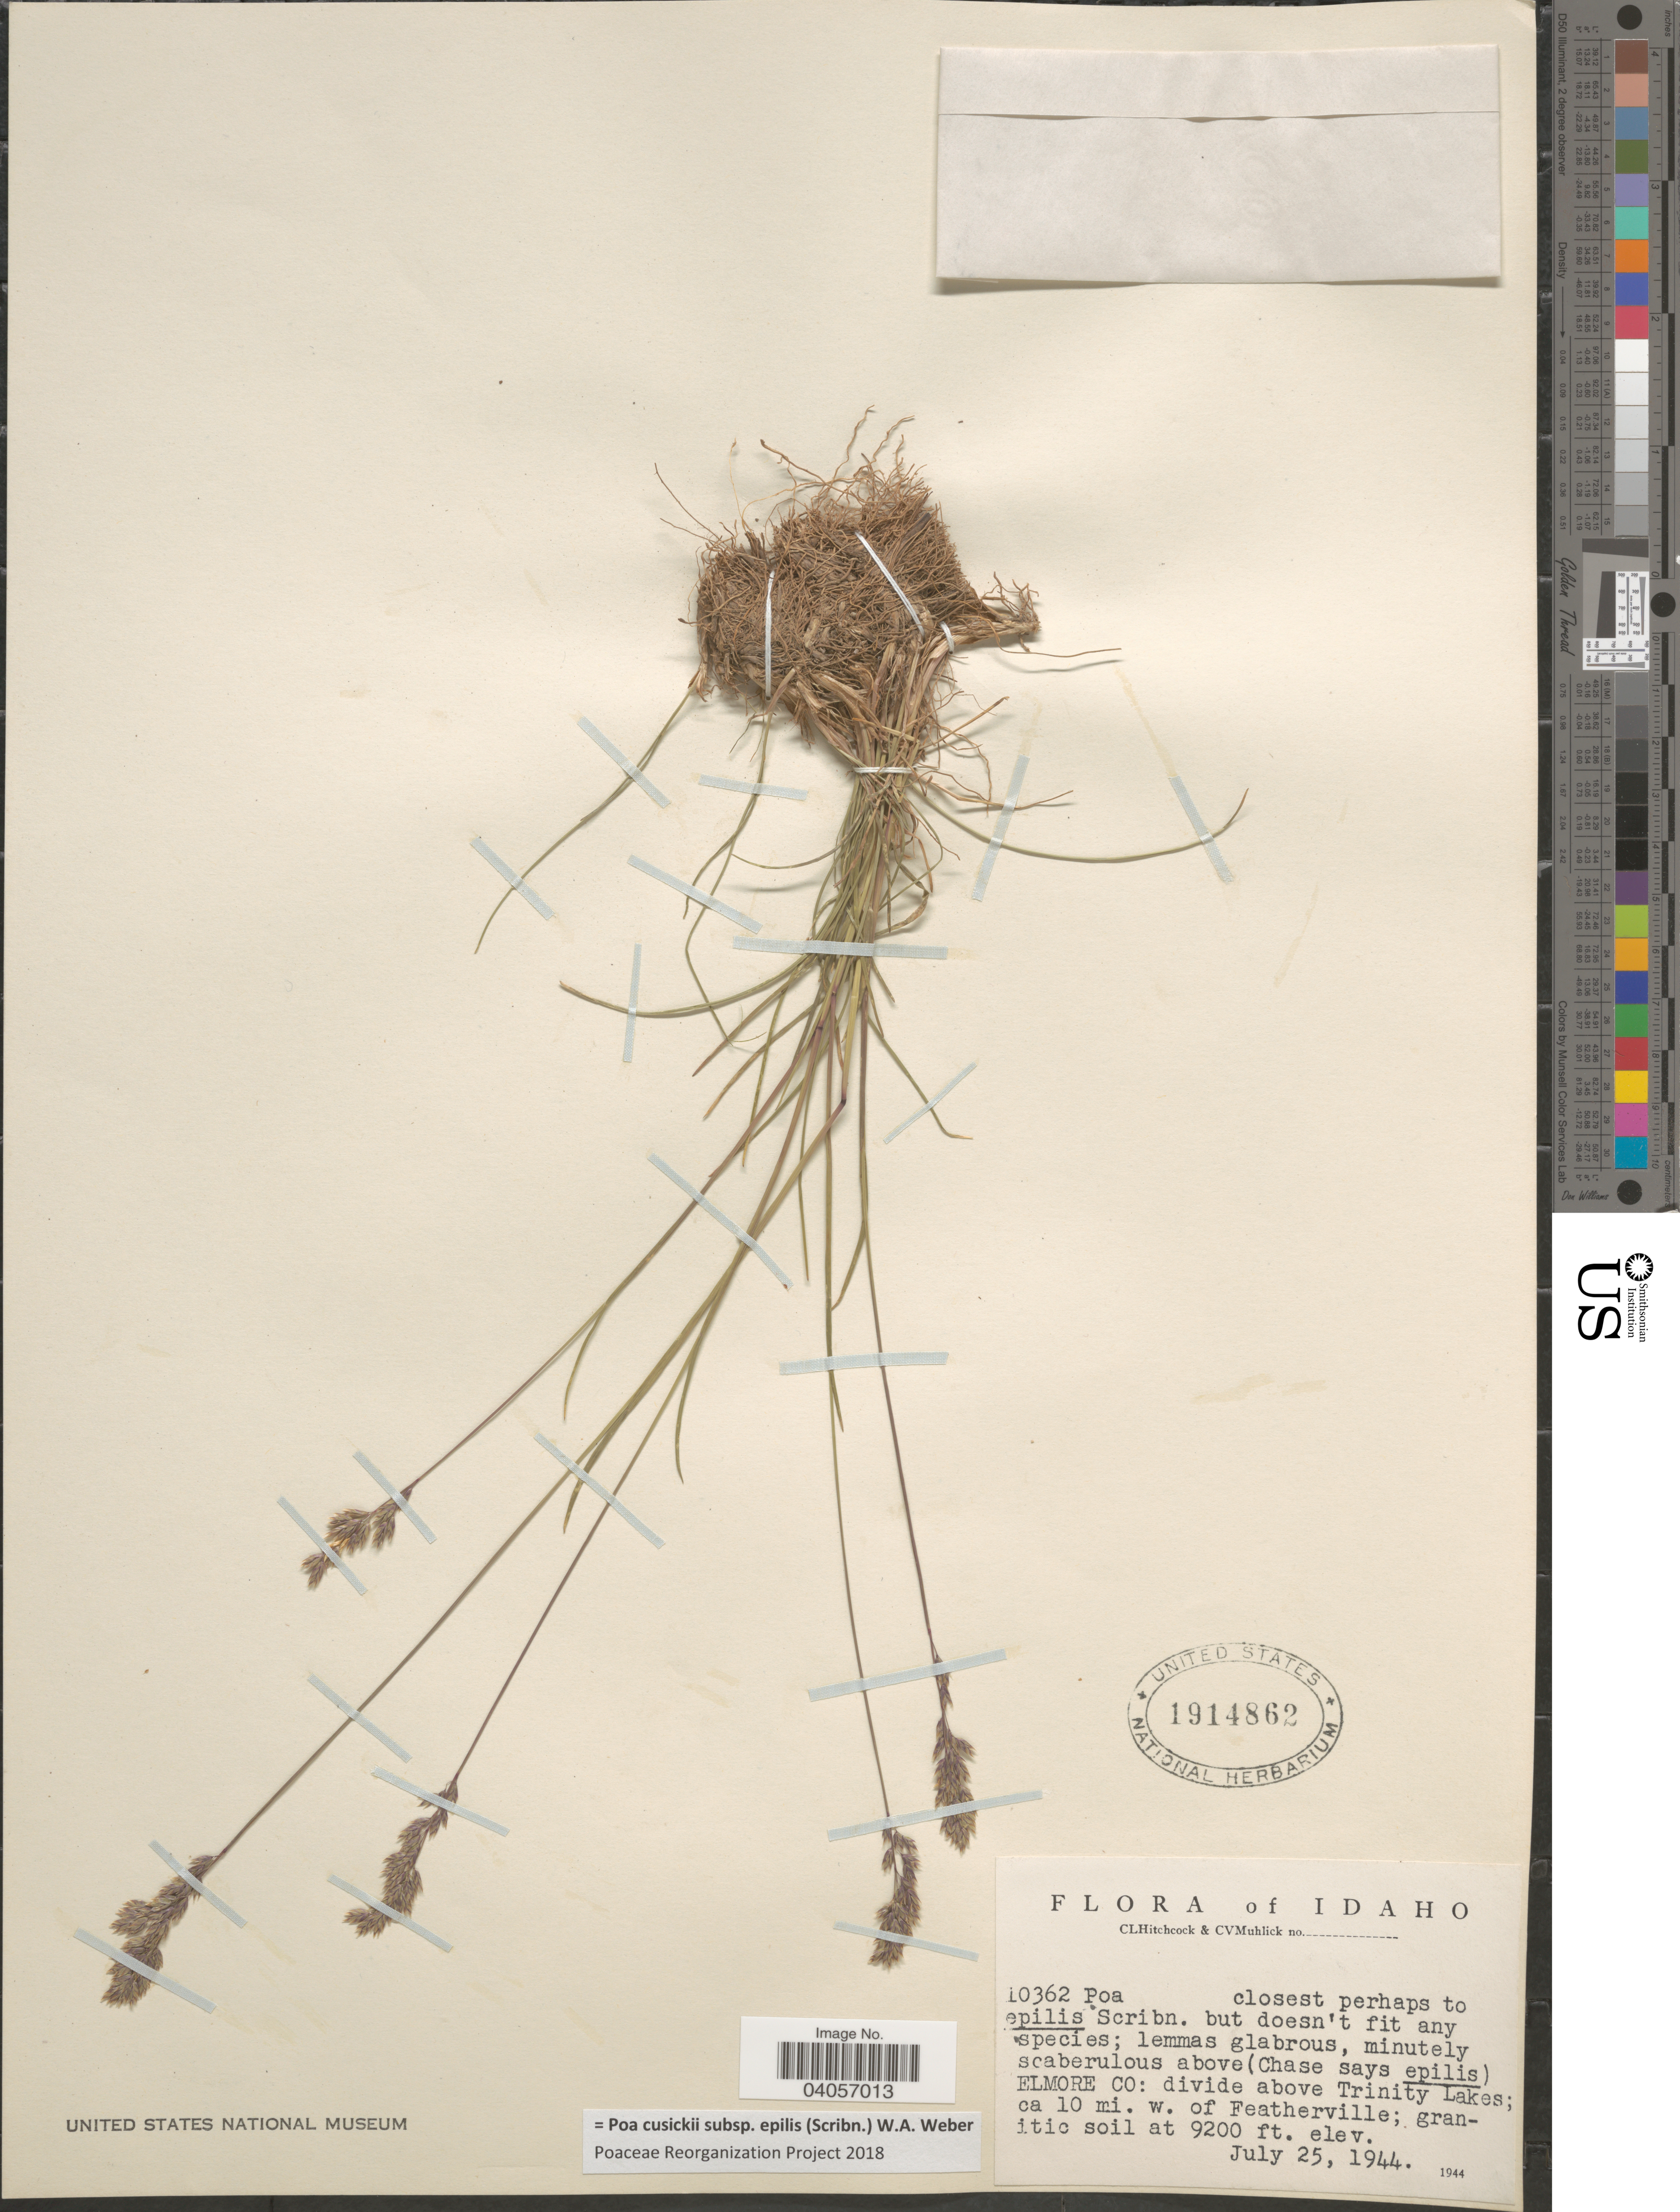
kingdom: Plantae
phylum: Tracheophyta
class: Liliopsida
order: Poales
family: Poaceae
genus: Poa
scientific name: Poa cusickii subsp. epilis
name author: (Scribn.) W.A. Weber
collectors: C. L. Hitchcock & C. V. Muhlick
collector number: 10362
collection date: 1944-07-25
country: United States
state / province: Idaho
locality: Elmore Co: divide above Trinity Lakes; ca. 10 mi. w. of Featherville.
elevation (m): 2804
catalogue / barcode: US 1914862